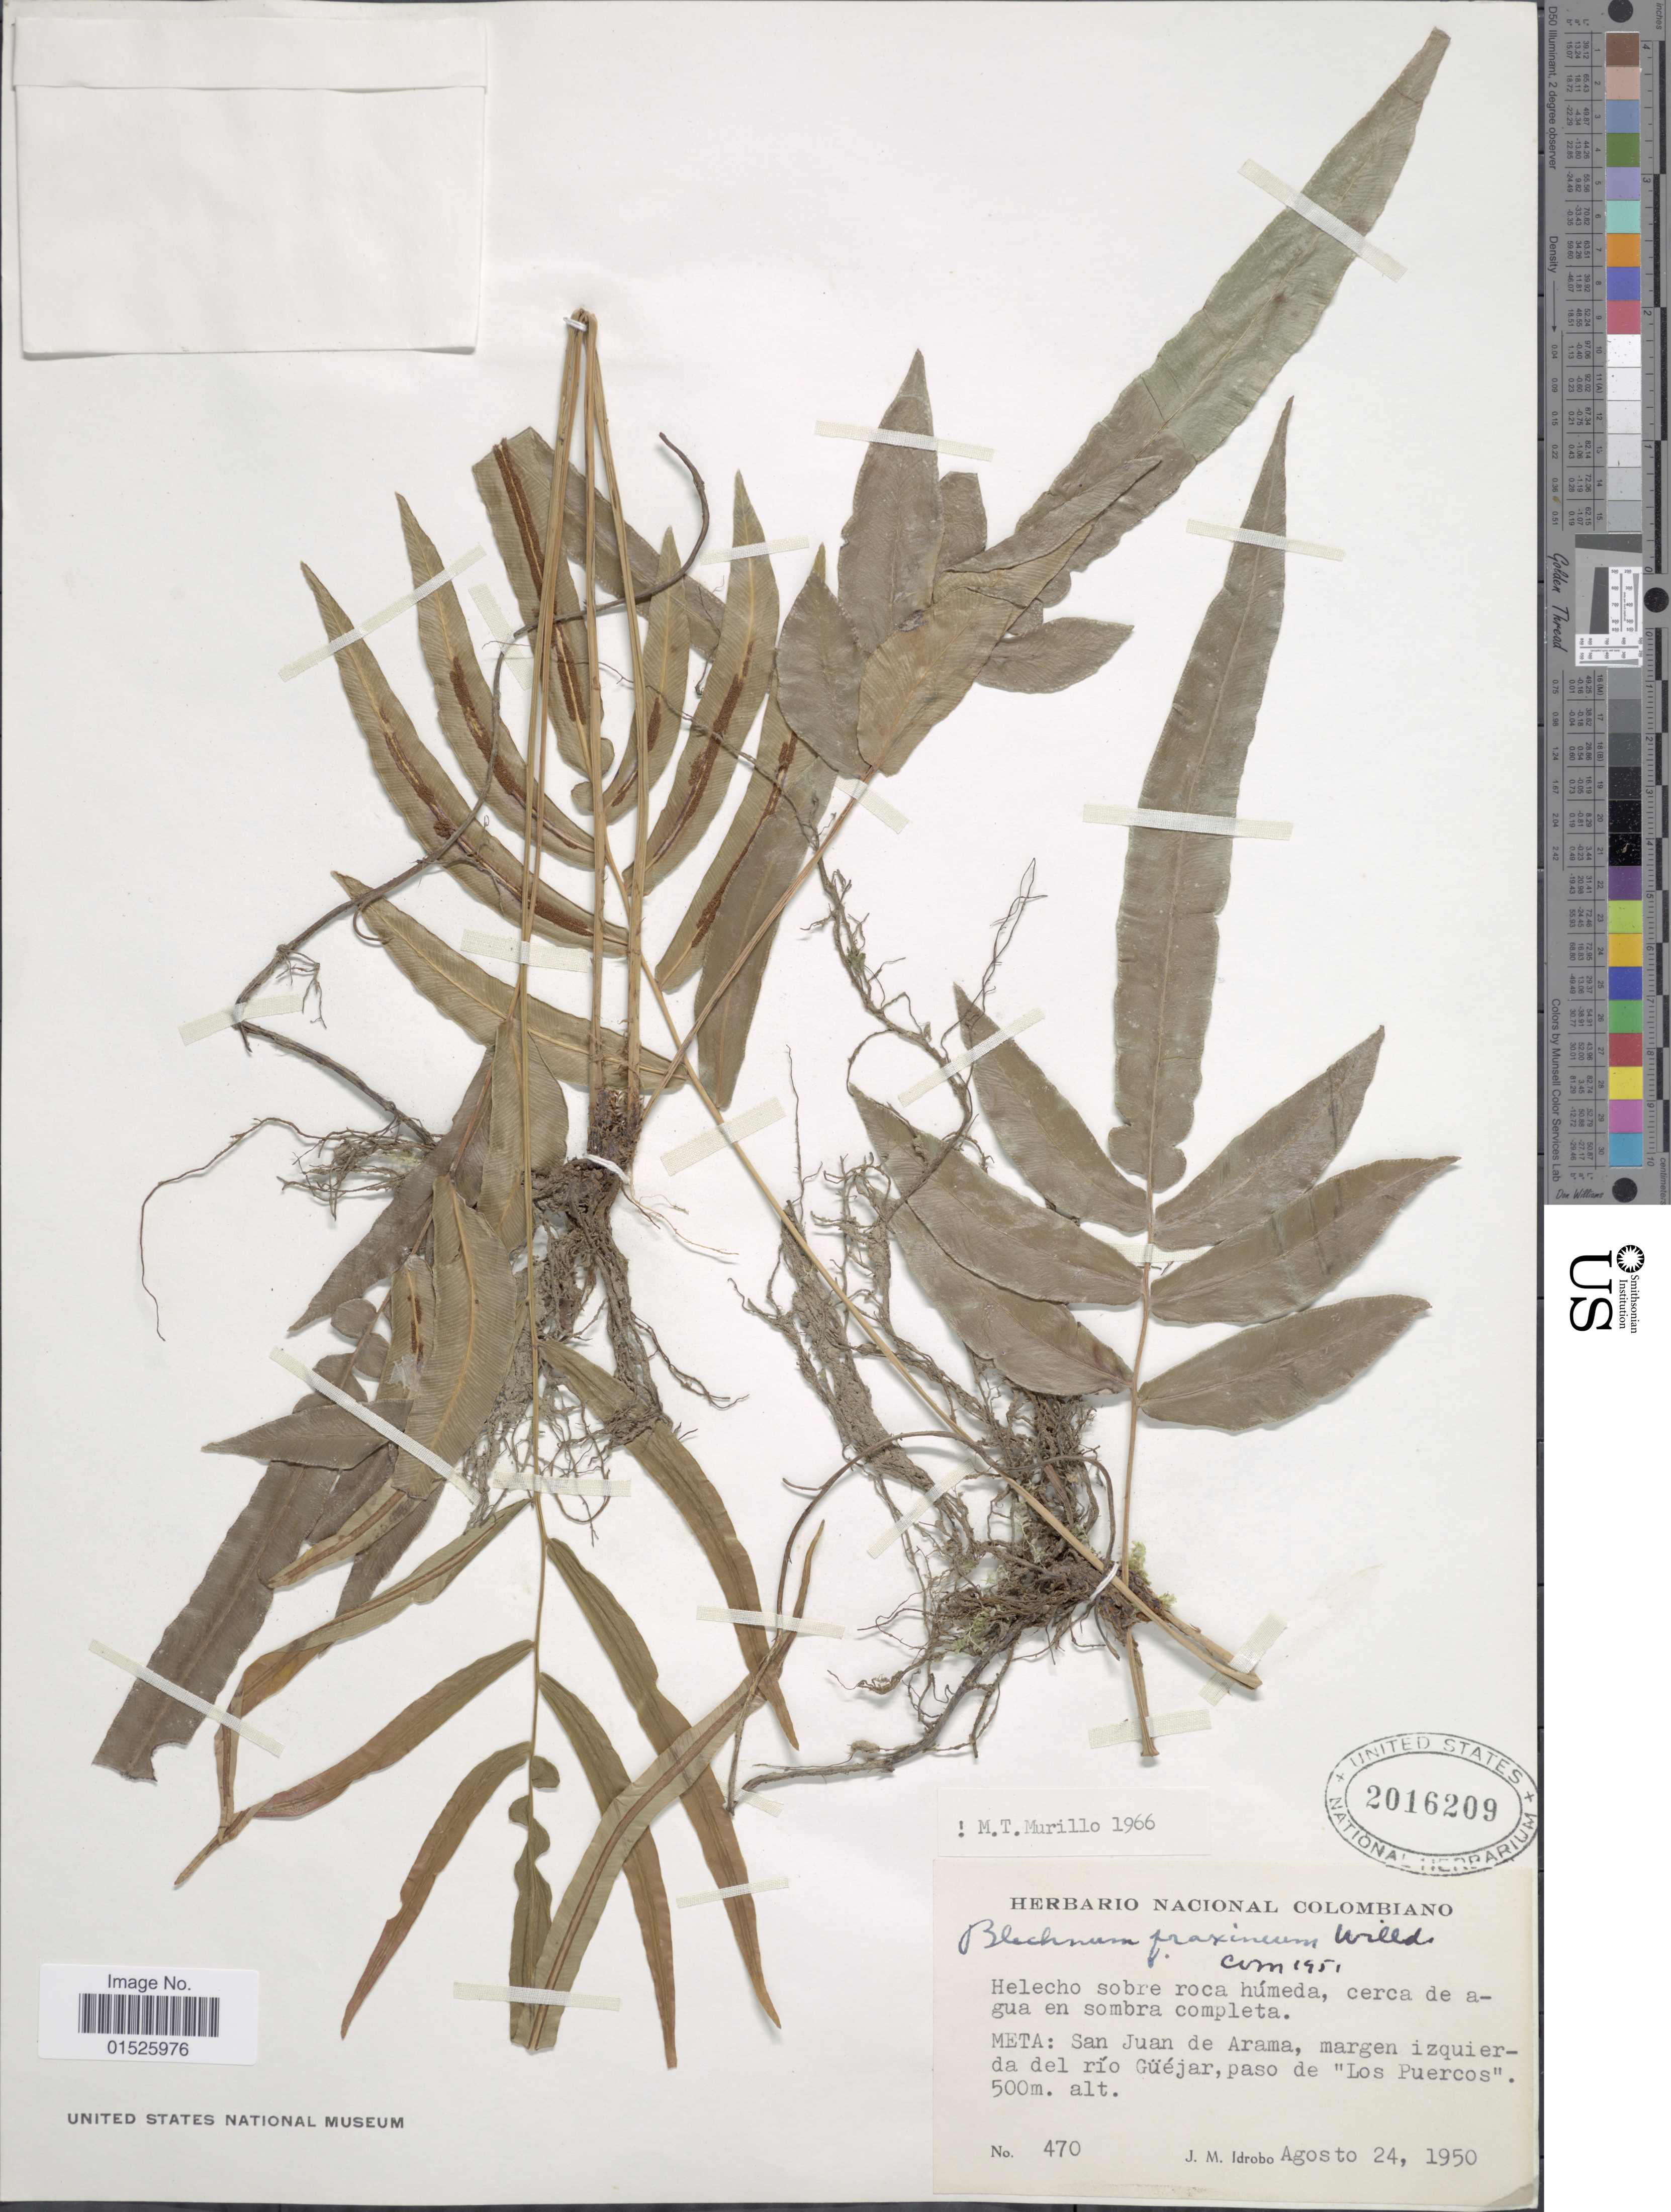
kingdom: Plantae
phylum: Tracheophyta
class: Polypodiopsida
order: Polypodiales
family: Blechnaceae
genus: Blechnum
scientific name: Blechnum x fraxineum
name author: Willd.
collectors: J. M. Idrobo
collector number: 470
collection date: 1950-08-24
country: Colombia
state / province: Meta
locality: Meta: San Juan de Arama, margem izquierda del rio Guejar, paso de "Los Puercos".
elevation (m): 500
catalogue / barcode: US 2016209